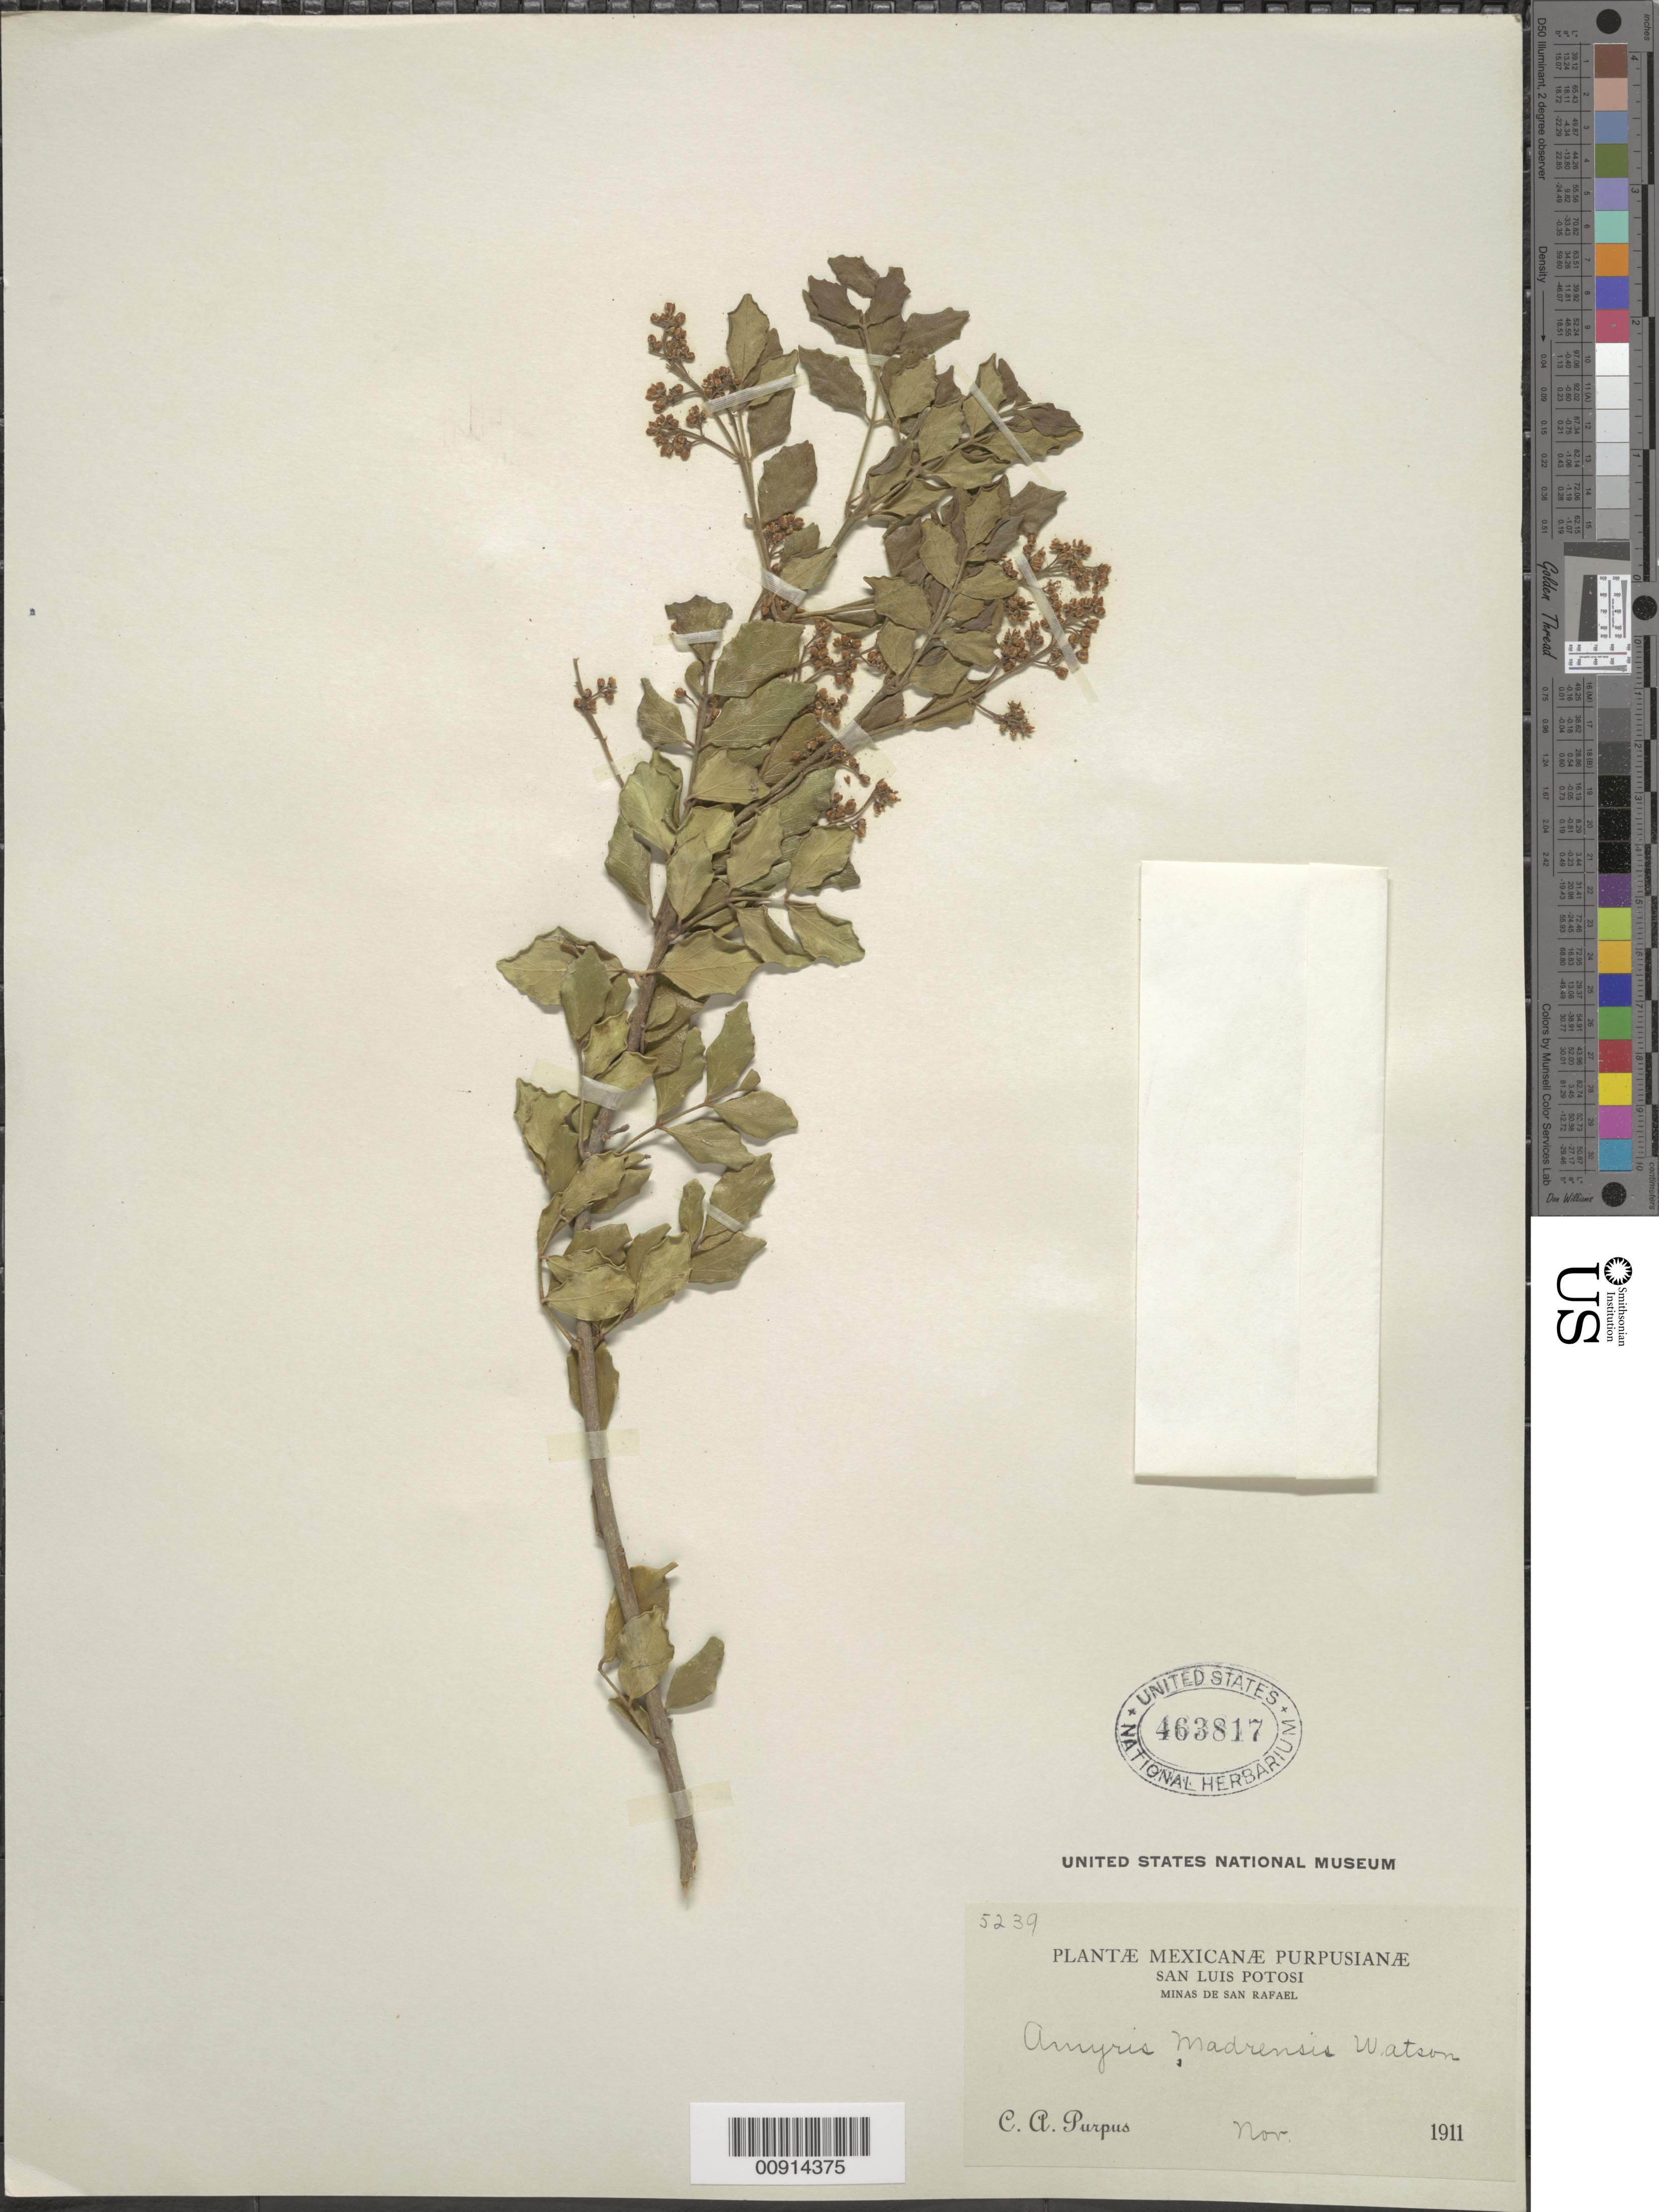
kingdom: Plantae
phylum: Tracheophyta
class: Magnoliopsida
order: Sapindales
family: Rutaceae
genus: Amyris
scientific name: Amyris madrensis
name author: S. Watson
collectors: C. A. Purpus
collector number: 5239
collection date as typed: Nov 1911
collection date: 1911-11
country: Mexico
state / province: San Luis Potosí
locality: San Luis Potosí: Minas de San Rafael.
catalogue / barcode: US 463817